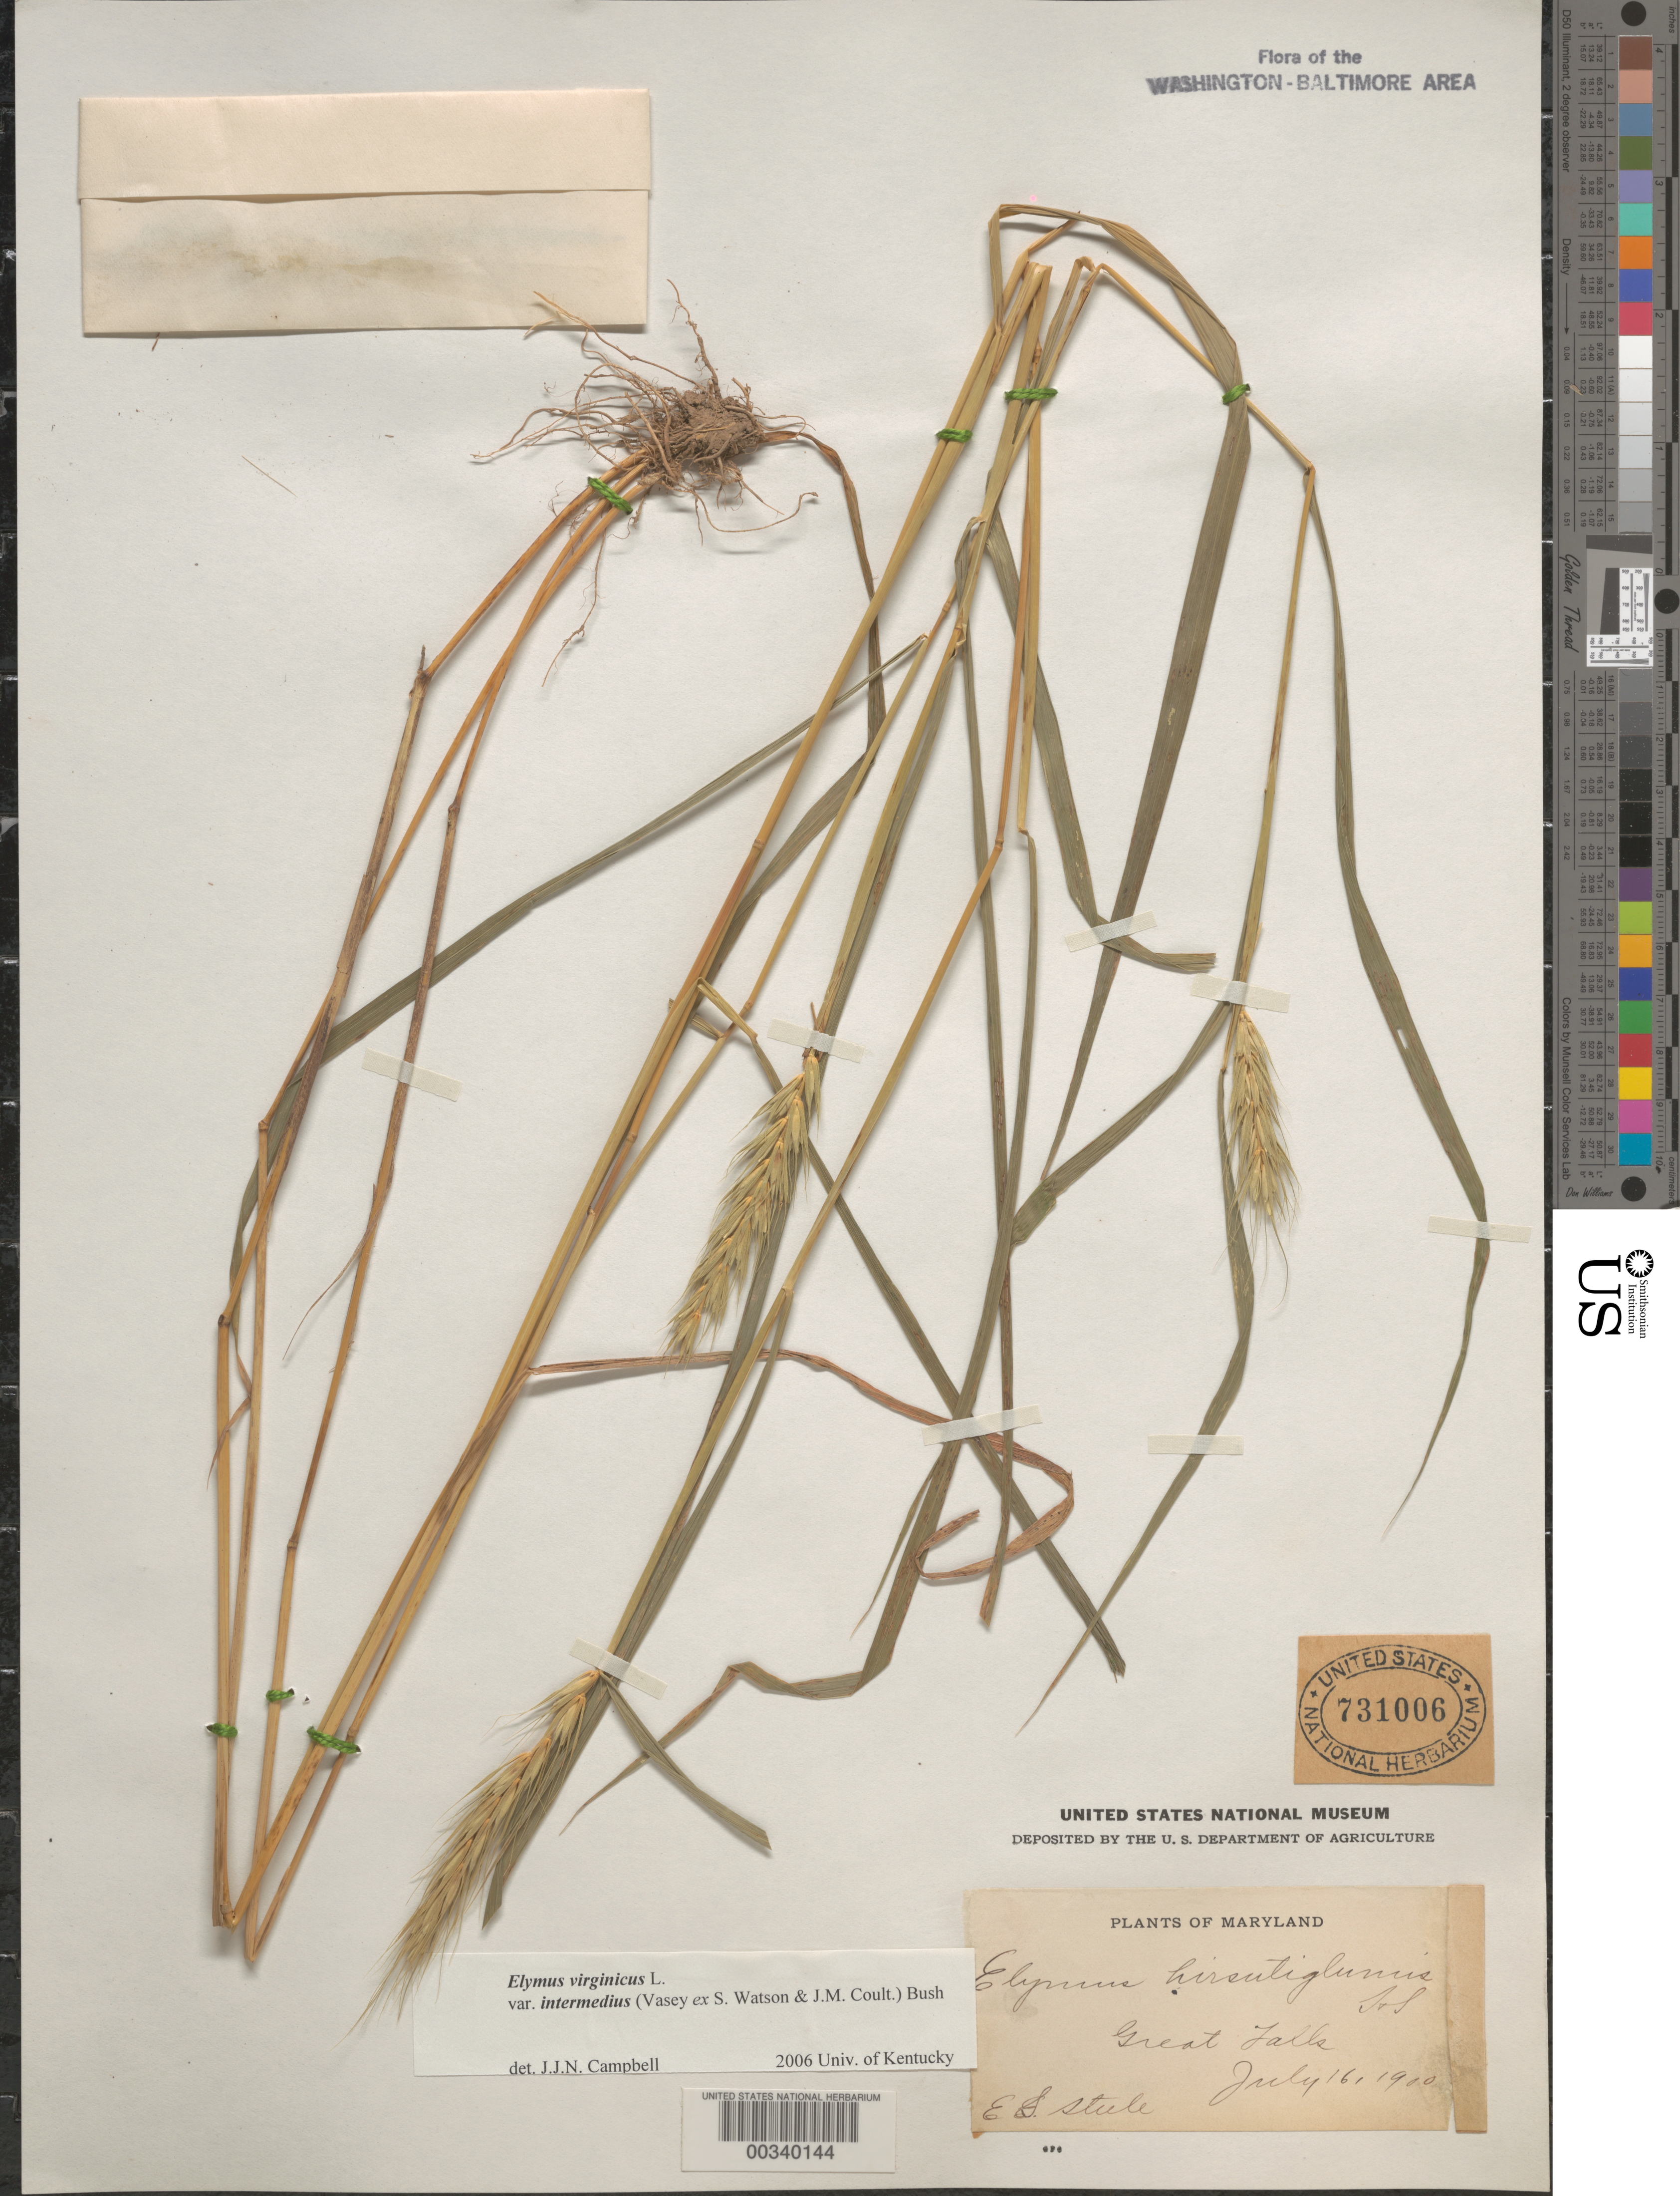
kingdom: Plantae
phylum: Tracheophyta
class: Liliopsida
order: Poales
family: Poaceae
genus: Elymus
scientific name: Elymus virginicus var. intermedius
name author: L.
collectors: E. Steele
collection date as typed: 16 Jul 1900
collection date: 1900-07-16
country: United States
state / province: Maryland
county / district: Montgomery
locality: Great Falls C. & O. Canal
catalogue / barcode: US 731006